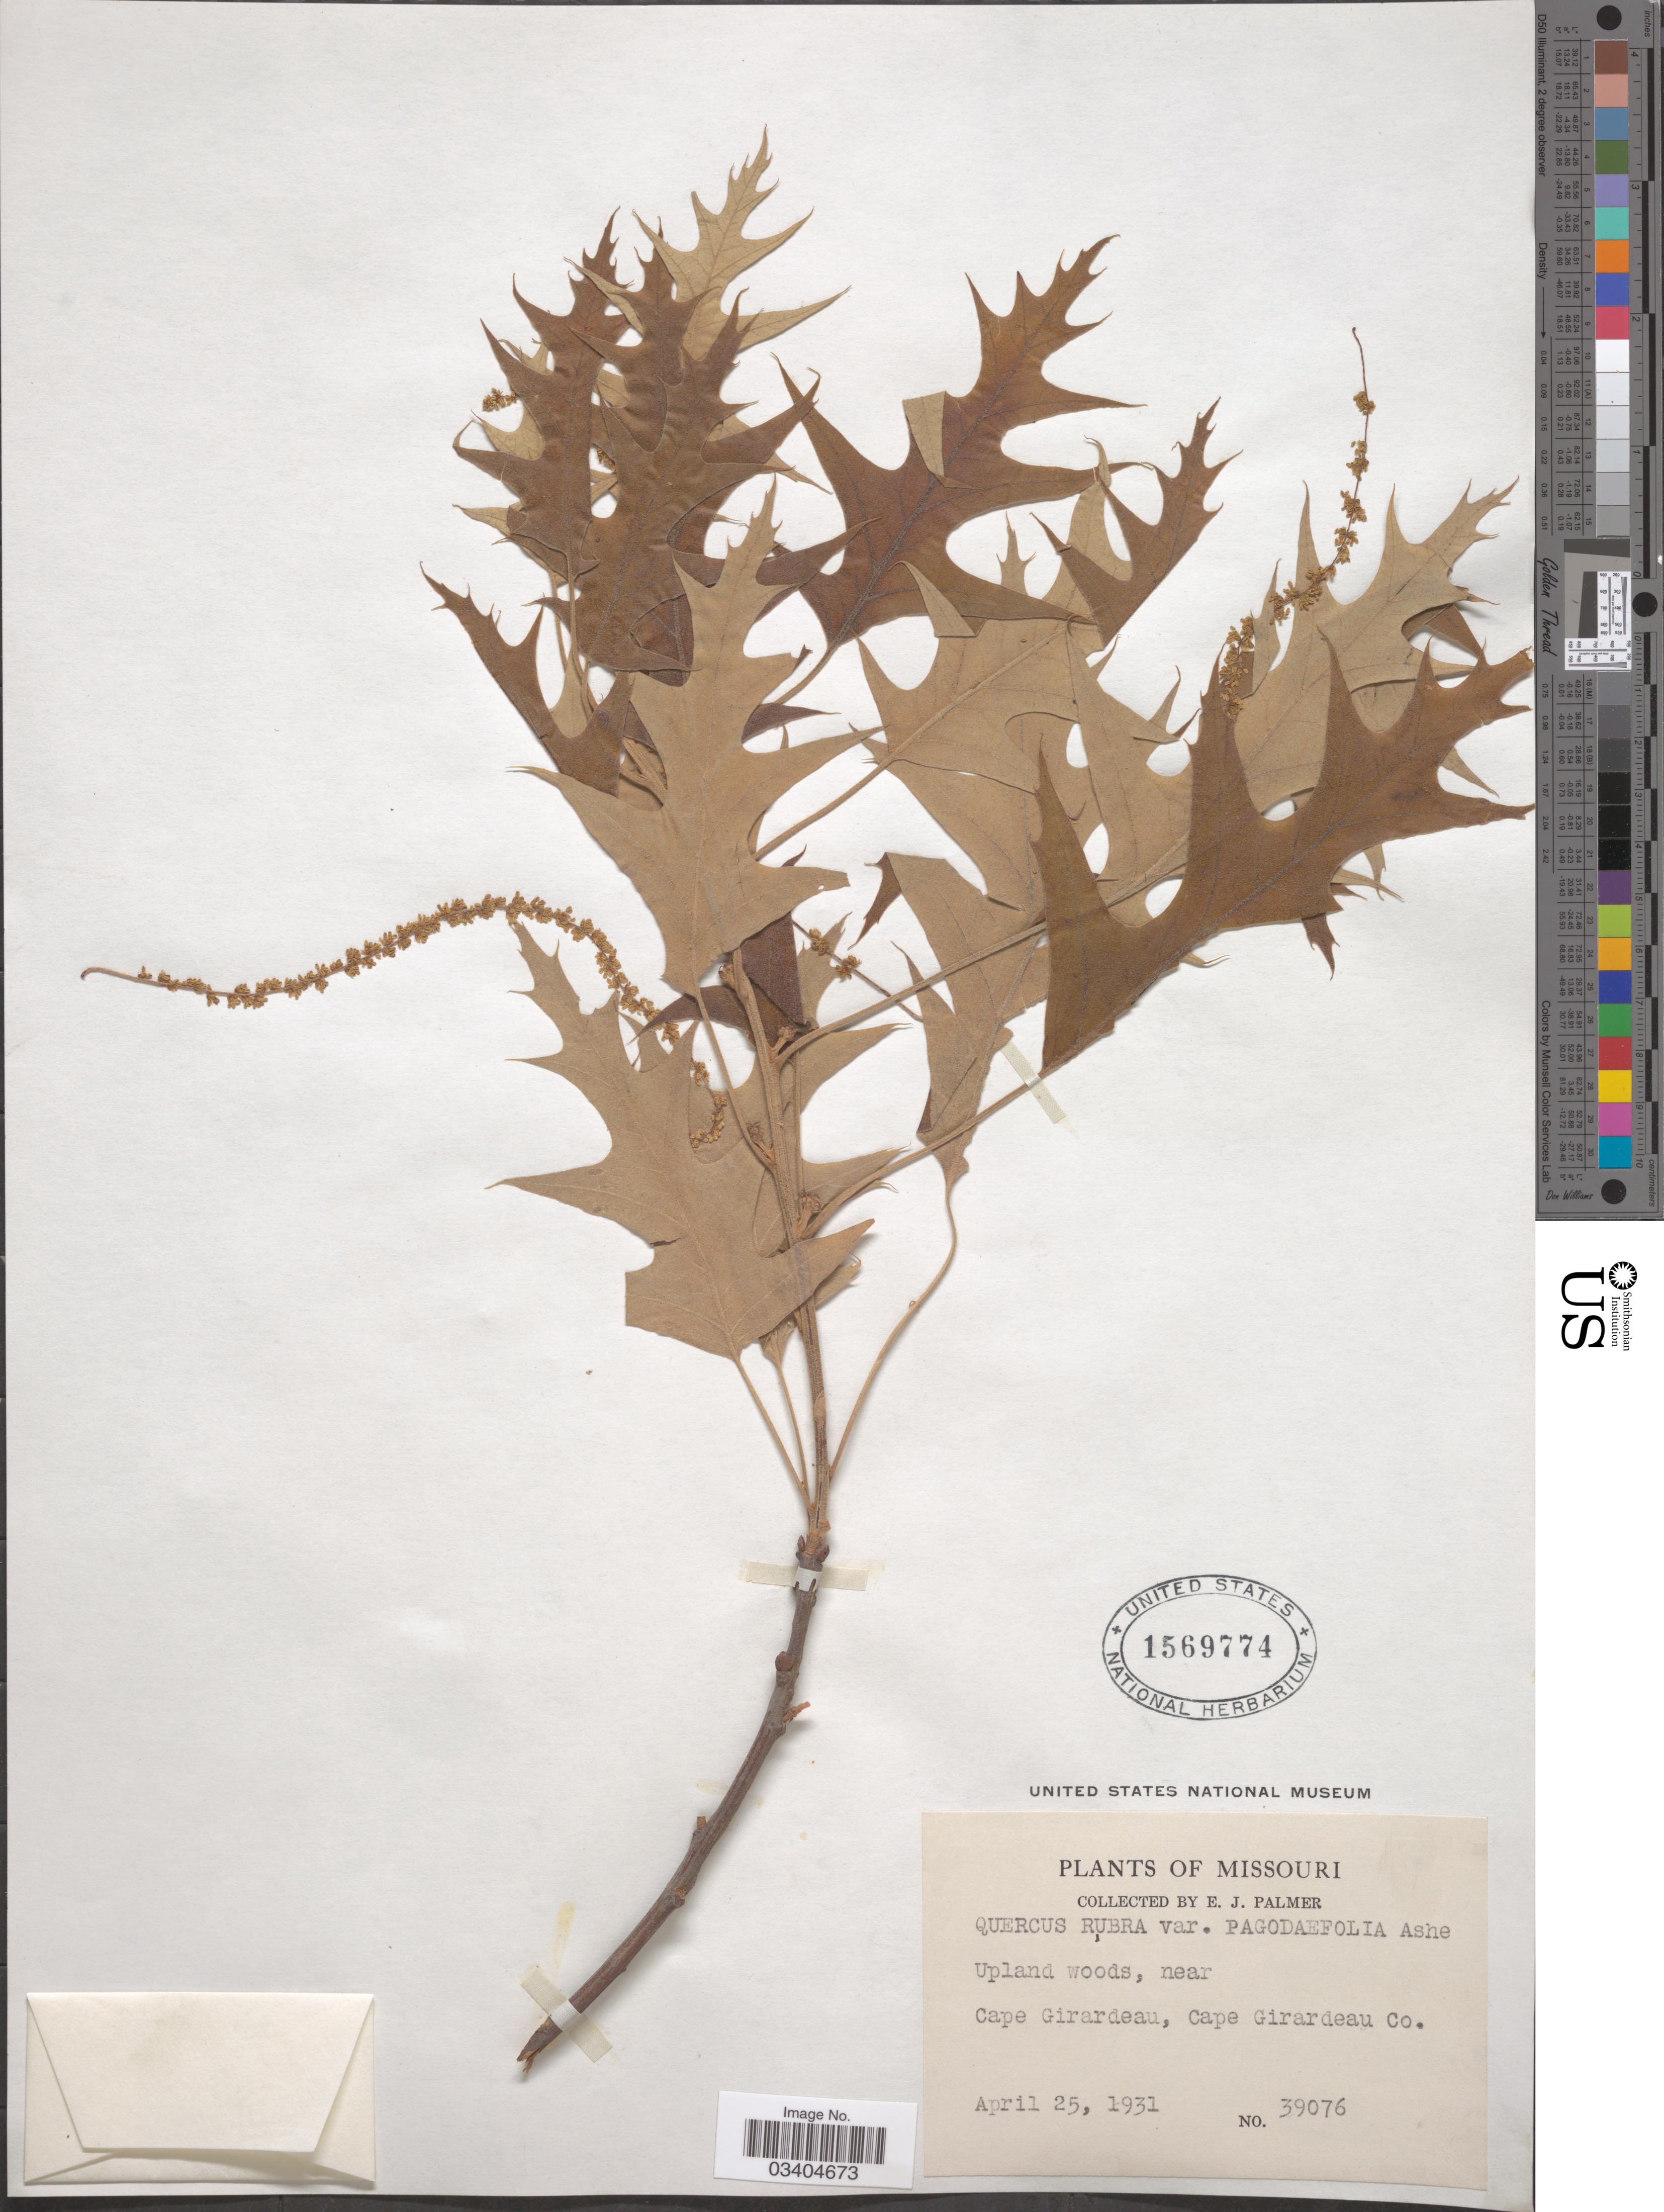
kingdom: Plantae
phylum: Tracheophyta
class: Magnoliopsida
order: Fagales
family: Fagaceae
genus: Quercus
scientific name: Quercus falcata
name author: Michx.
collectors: E. J. Palmer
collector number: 39076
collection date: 1931-04-25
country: United States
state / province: Missouri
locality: Upland woods, near Cape Girardeau, Cape Girardeau Co.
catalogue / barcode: US 1569774